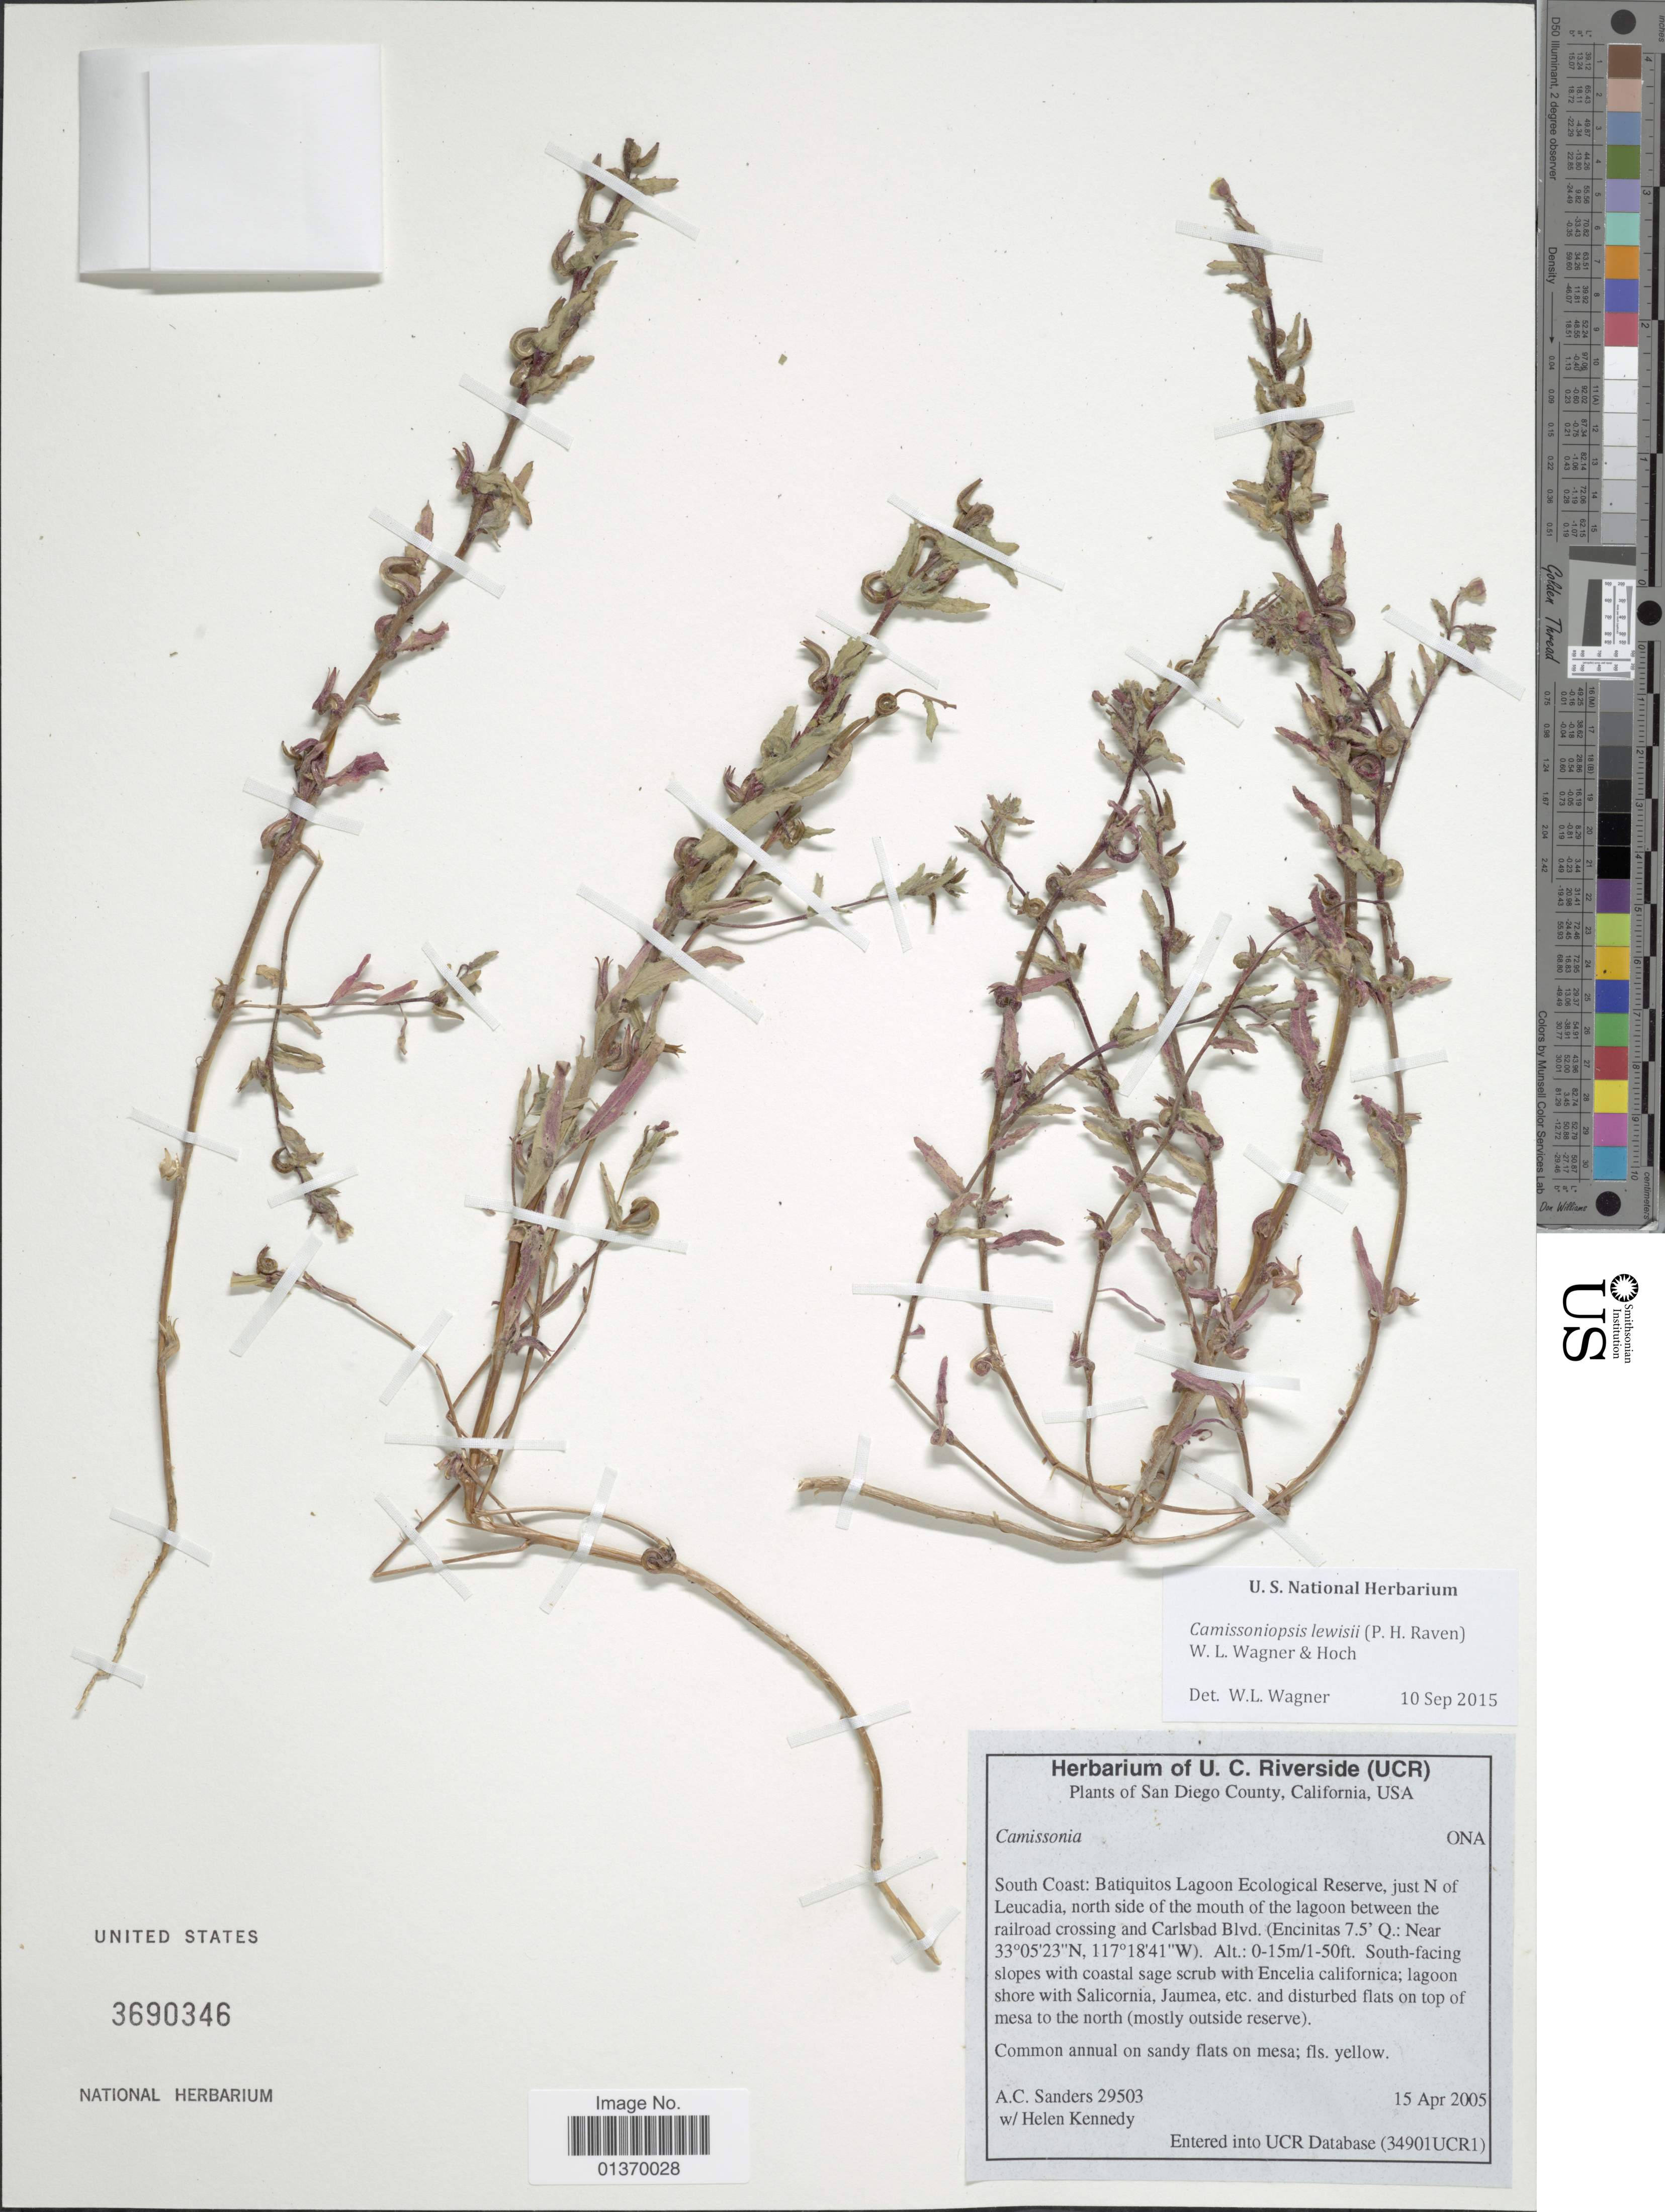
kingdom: Plantae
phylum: Tracheophyta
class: Magnoliopsida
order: Myrtales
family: Onagraceae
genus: Camissoniopsis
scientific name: Camissoniopsis lewisii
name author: (P.H. Raven) W.L. Wagner & Hoch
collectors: A. Sanders & H. Kennedy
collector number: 29503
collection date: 2005-04-15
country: United States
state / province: California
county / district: San Diego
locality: San Diego County, South Coast: Batiquitos Lagoon Ecological Reserve, just N of Leucadia, north side of the mouth of the lagoon between the railroad crossing and Carlsbad Blvd, (Encinitas 7.5' Q)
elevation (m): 0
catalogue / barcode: US 3690346